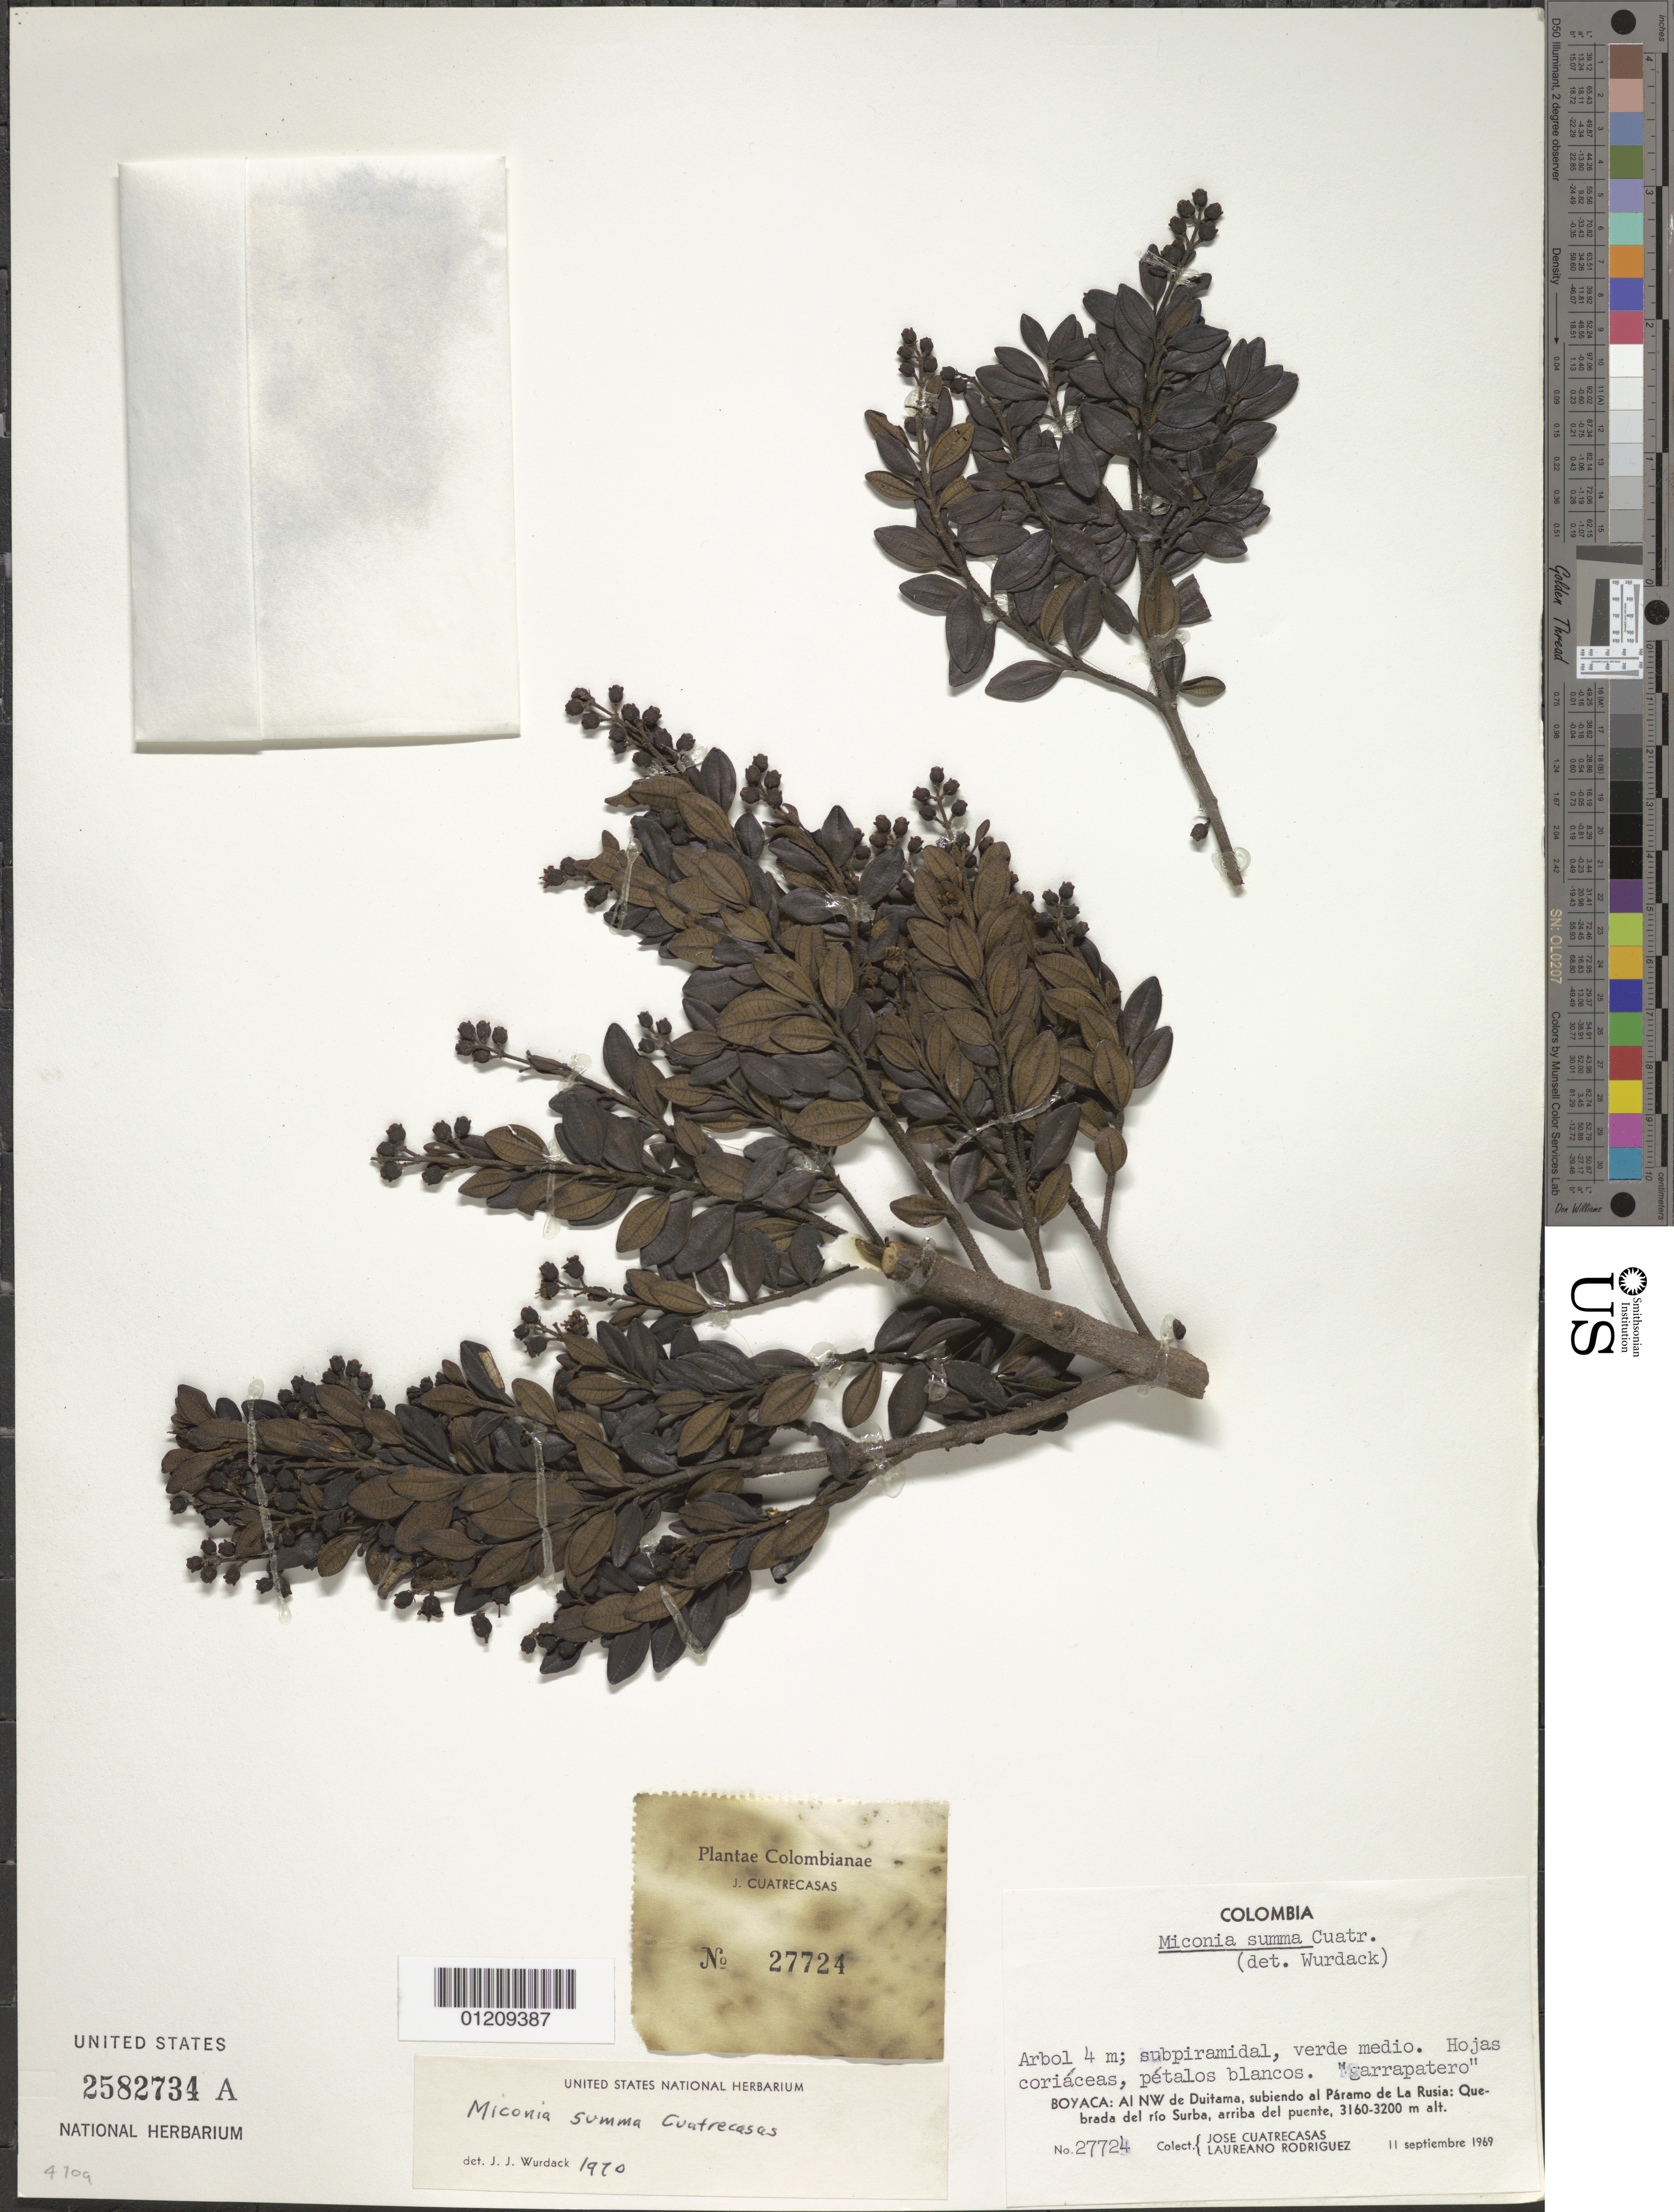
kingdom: Plantae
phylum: Tracheophyta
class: Magnoliopsida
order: Myrtales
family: Melastomataceae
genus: Miconia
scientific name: Miconia summa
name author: Cuatrec.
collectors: J. Cuatrecasas & L. Rodriguez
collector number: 27724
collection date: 1969-09-11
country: Colombia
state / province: Boyacá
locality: Al NW de Duitama, subiendo al Páramo de la Rusia: Quebrada del río Surba, arriba del puente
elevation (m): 3160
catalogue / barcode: US 2582734A